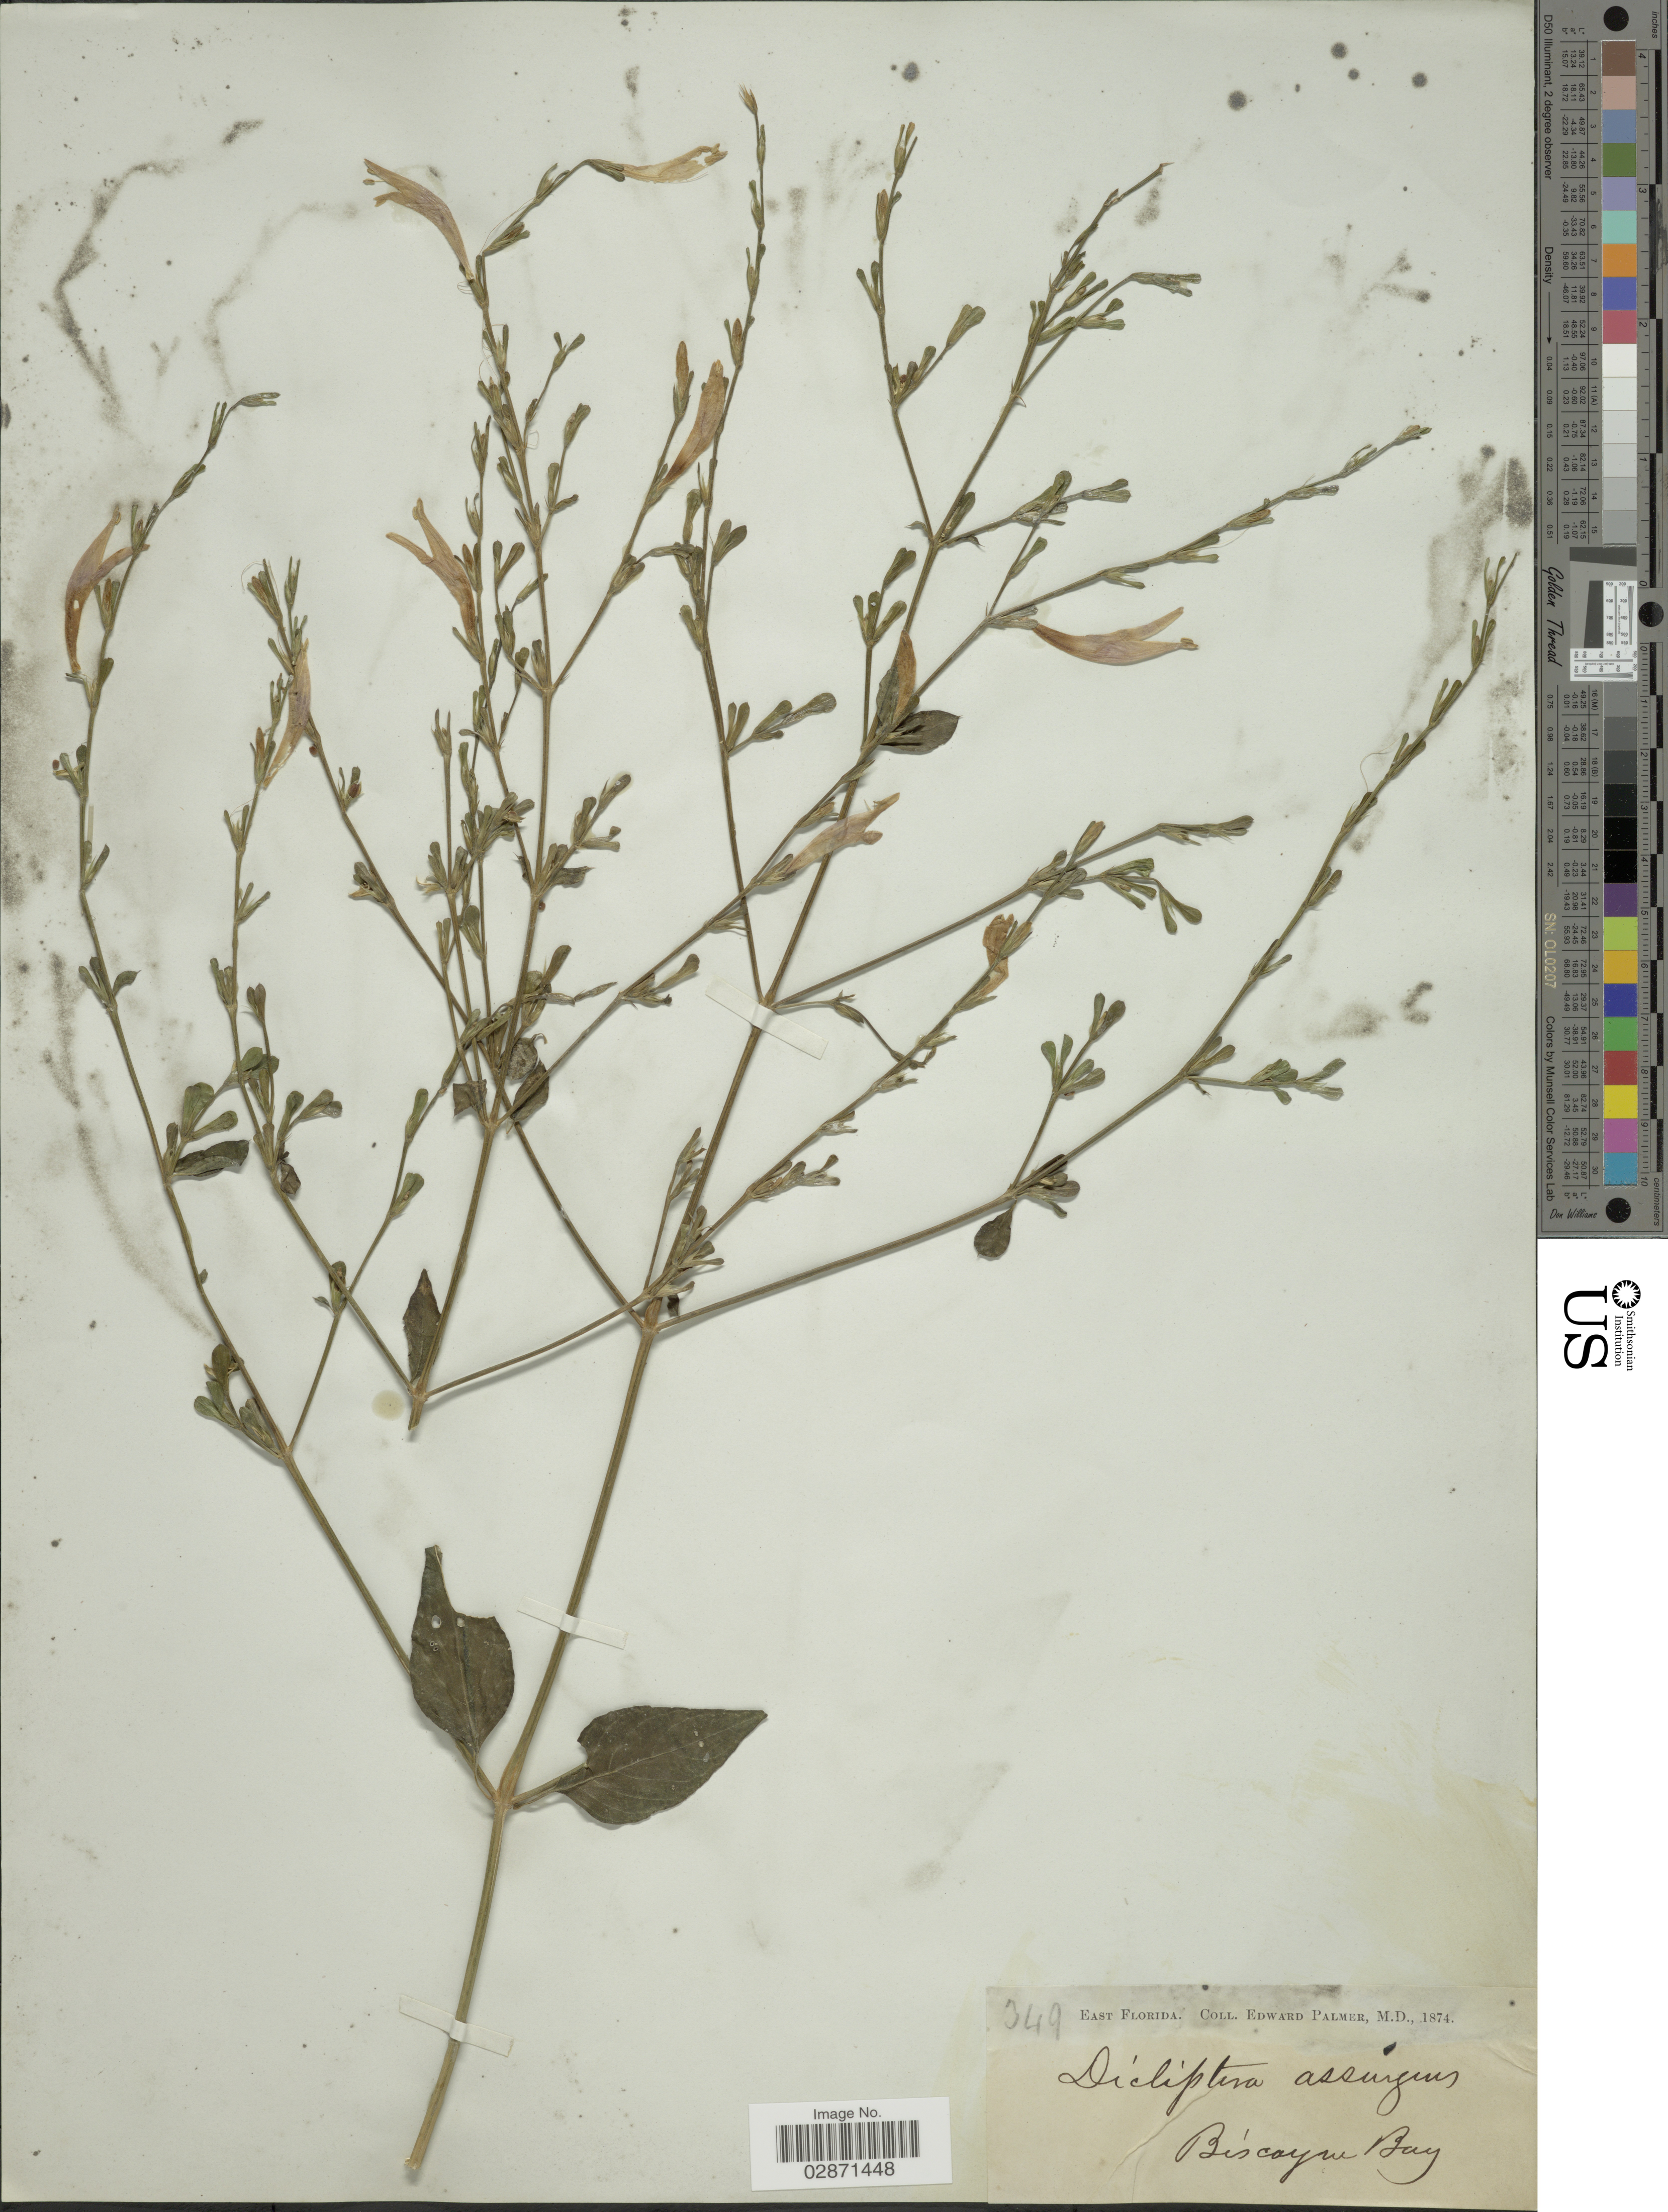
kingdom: Plantae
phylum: Tracheophyta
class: Magnoliopsida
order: Lamiales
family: Acanthaceae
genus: Dicliptera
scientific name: Dicliptera sexangularis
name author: (L.) Juss.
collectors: E. Palmer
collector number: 349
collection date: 1874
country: United States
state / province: Florida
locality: East Florida. Biscayne Bay.